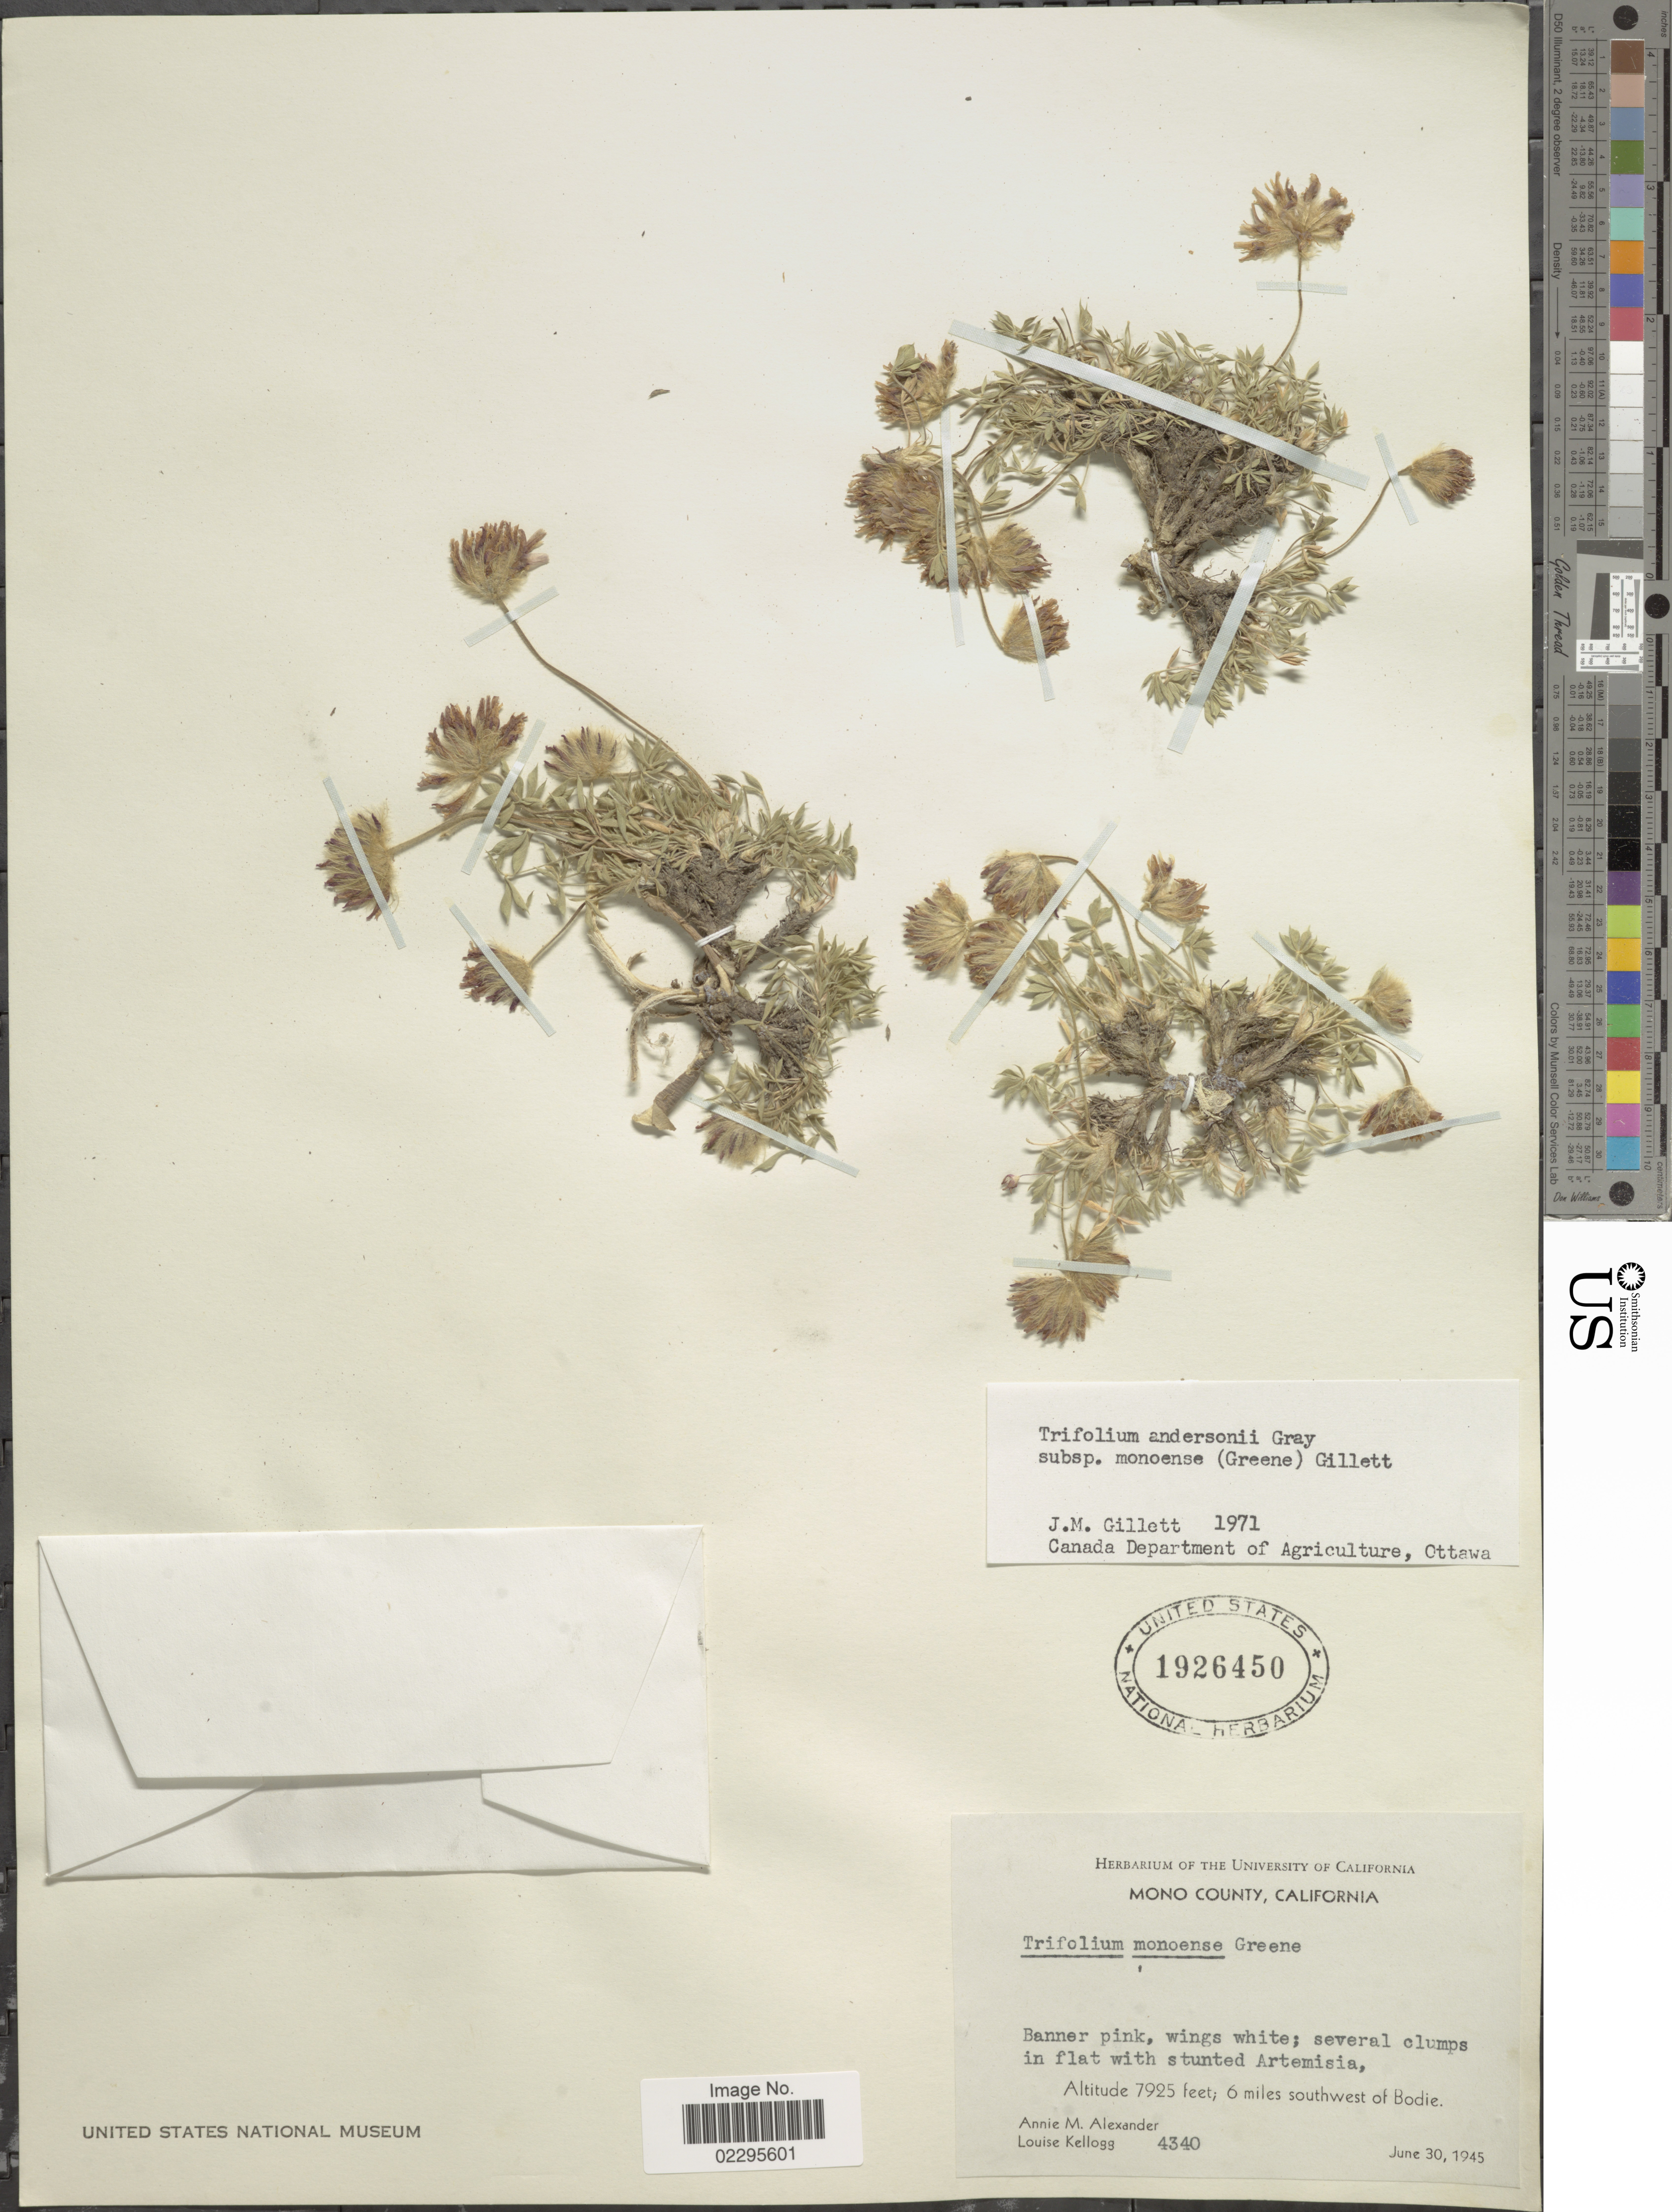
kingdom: Plantae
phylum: Tracheophyta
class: Magnoliopsida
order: Fabales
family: Fabaceae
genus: Trifolium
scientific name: Trifolium andersonii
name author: A. Gray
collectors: A. M. Alexander & L. Kellogg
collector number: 4340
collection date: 1945-06-30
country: United States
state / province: California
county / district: Mono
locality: Mono County. 6 miles southwest of Bodie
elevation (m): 2416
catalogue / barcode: US 1926450